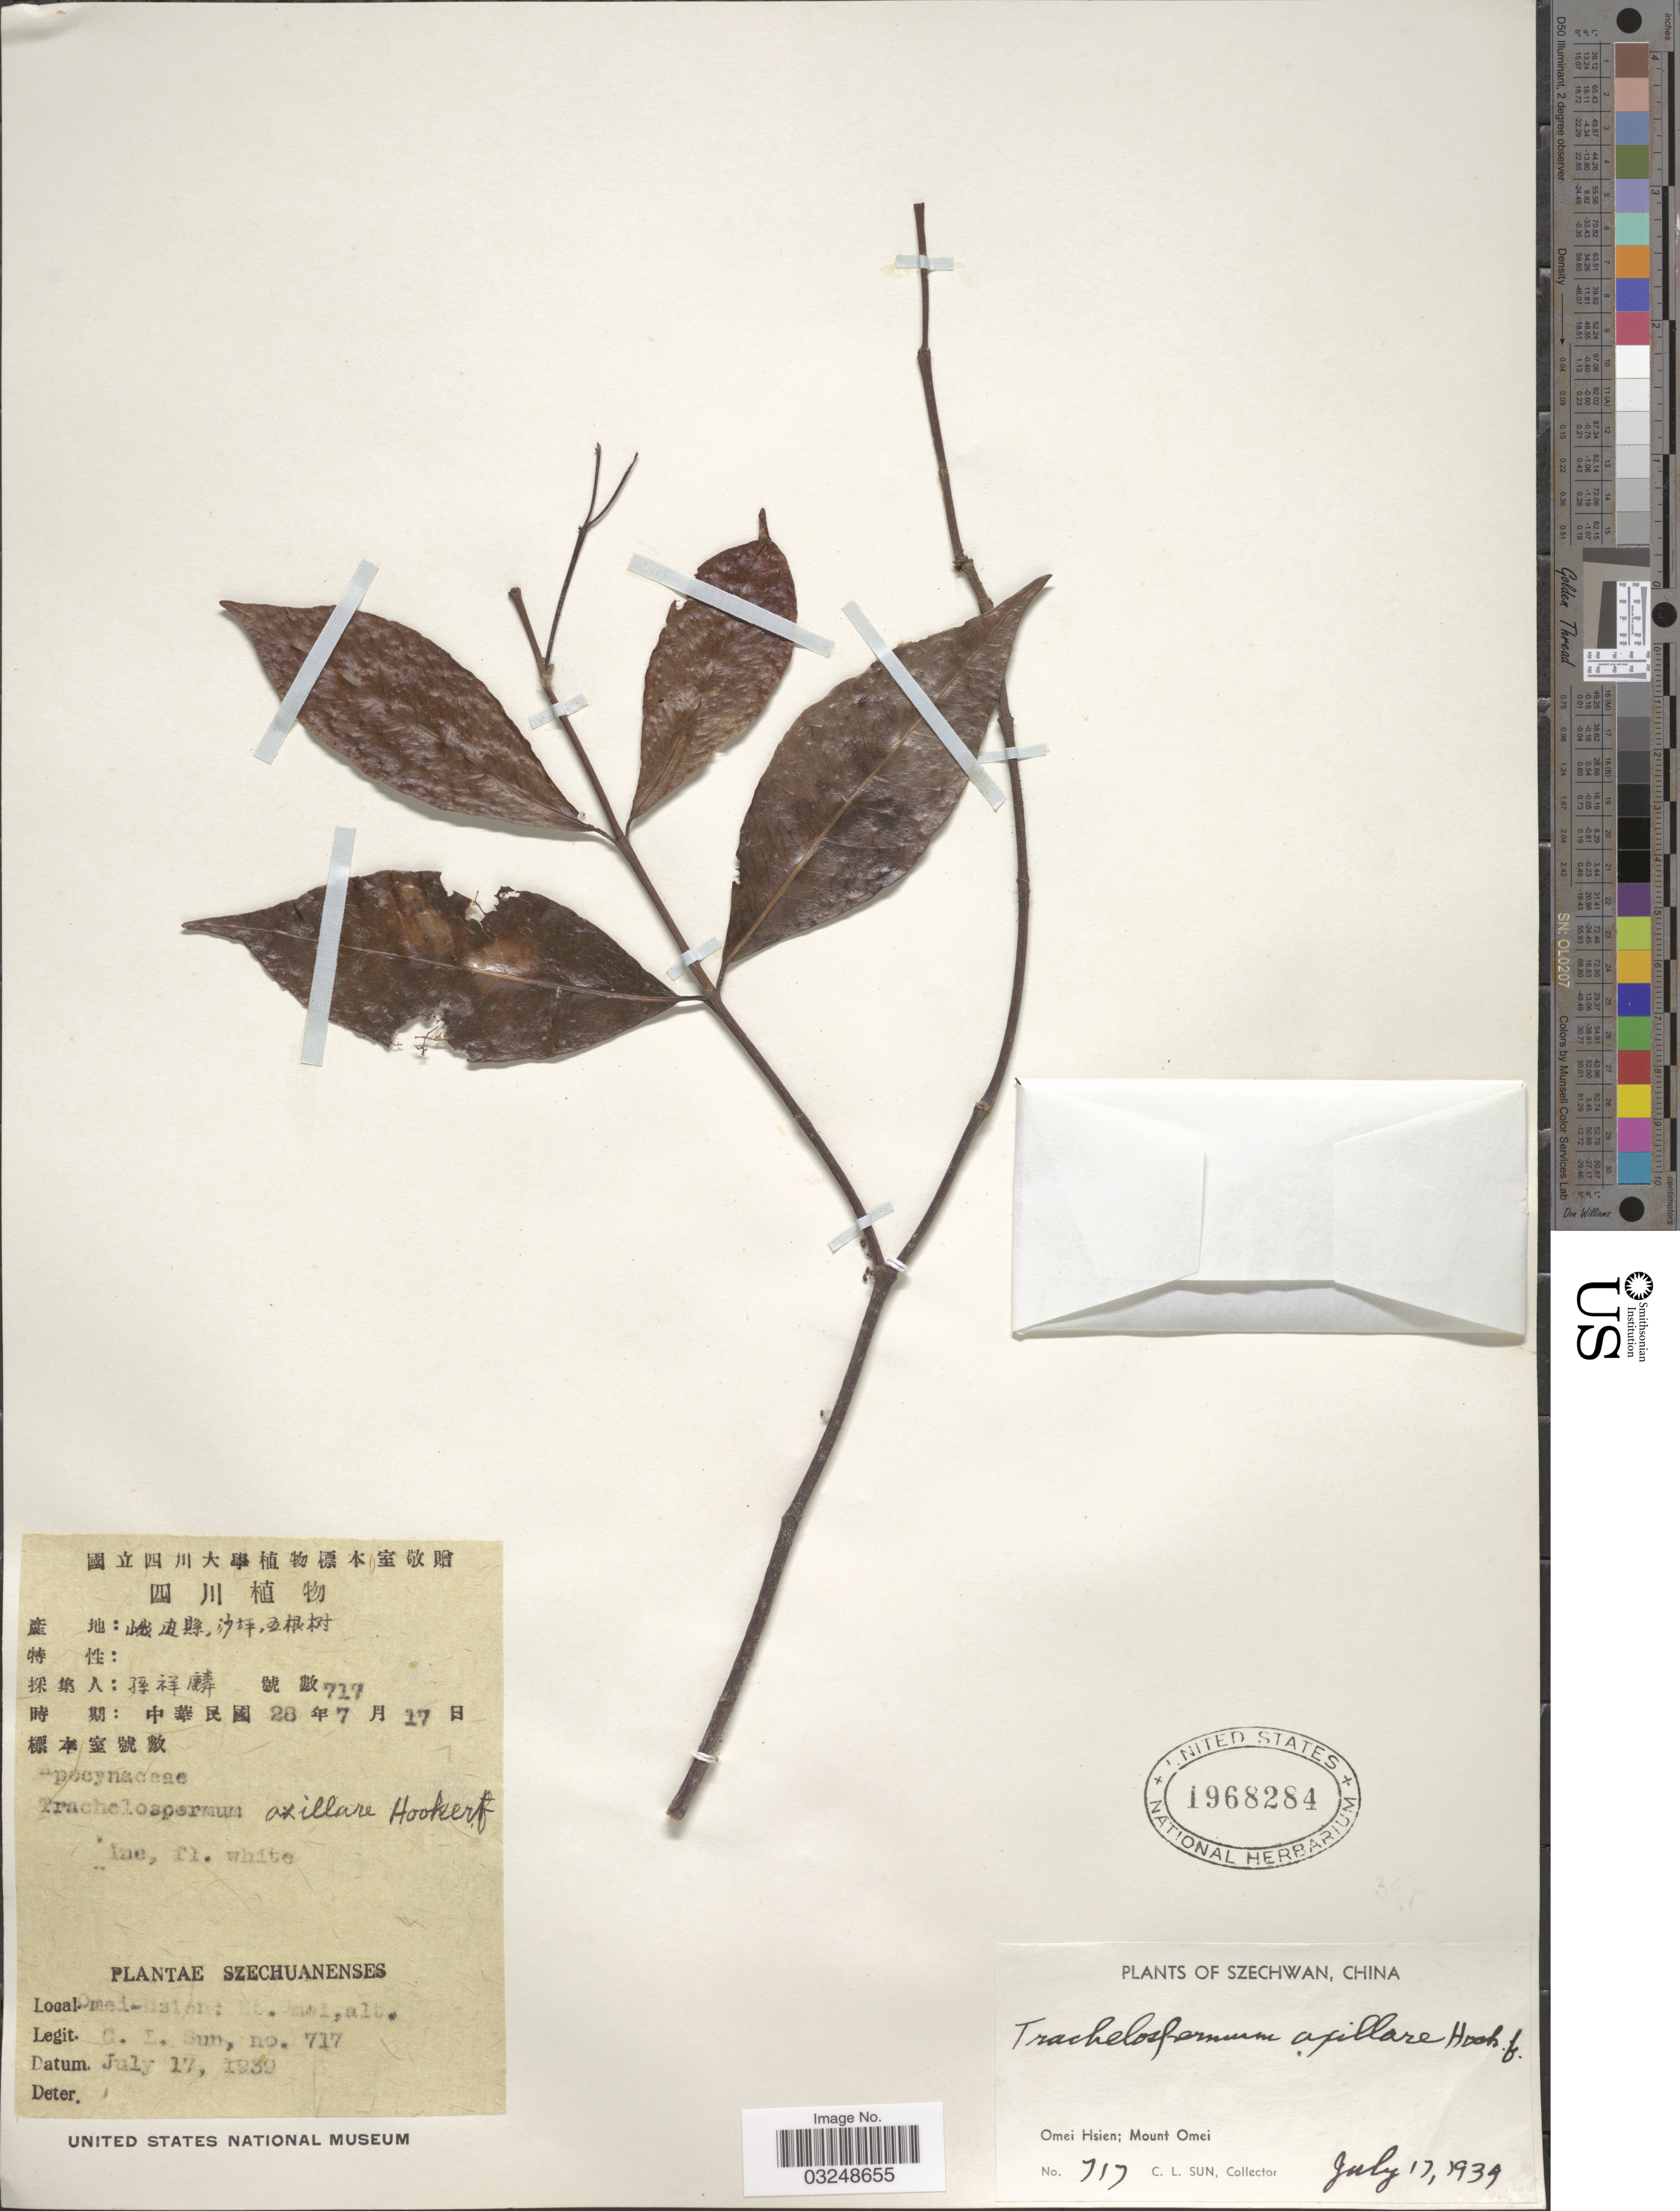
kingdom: Plantae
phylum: Tracheophyta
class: Magnoliopsida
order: Gentianales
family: Apocynaceae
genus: Trachelospermum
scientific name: Trachelospermum axillare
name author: Hook. f.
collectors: C. Sun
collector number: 717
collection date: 1939-07-17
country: China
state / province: Sichuan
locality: Szechwan, Omei Hsien; Mount Omei.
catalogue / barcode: US 1968284